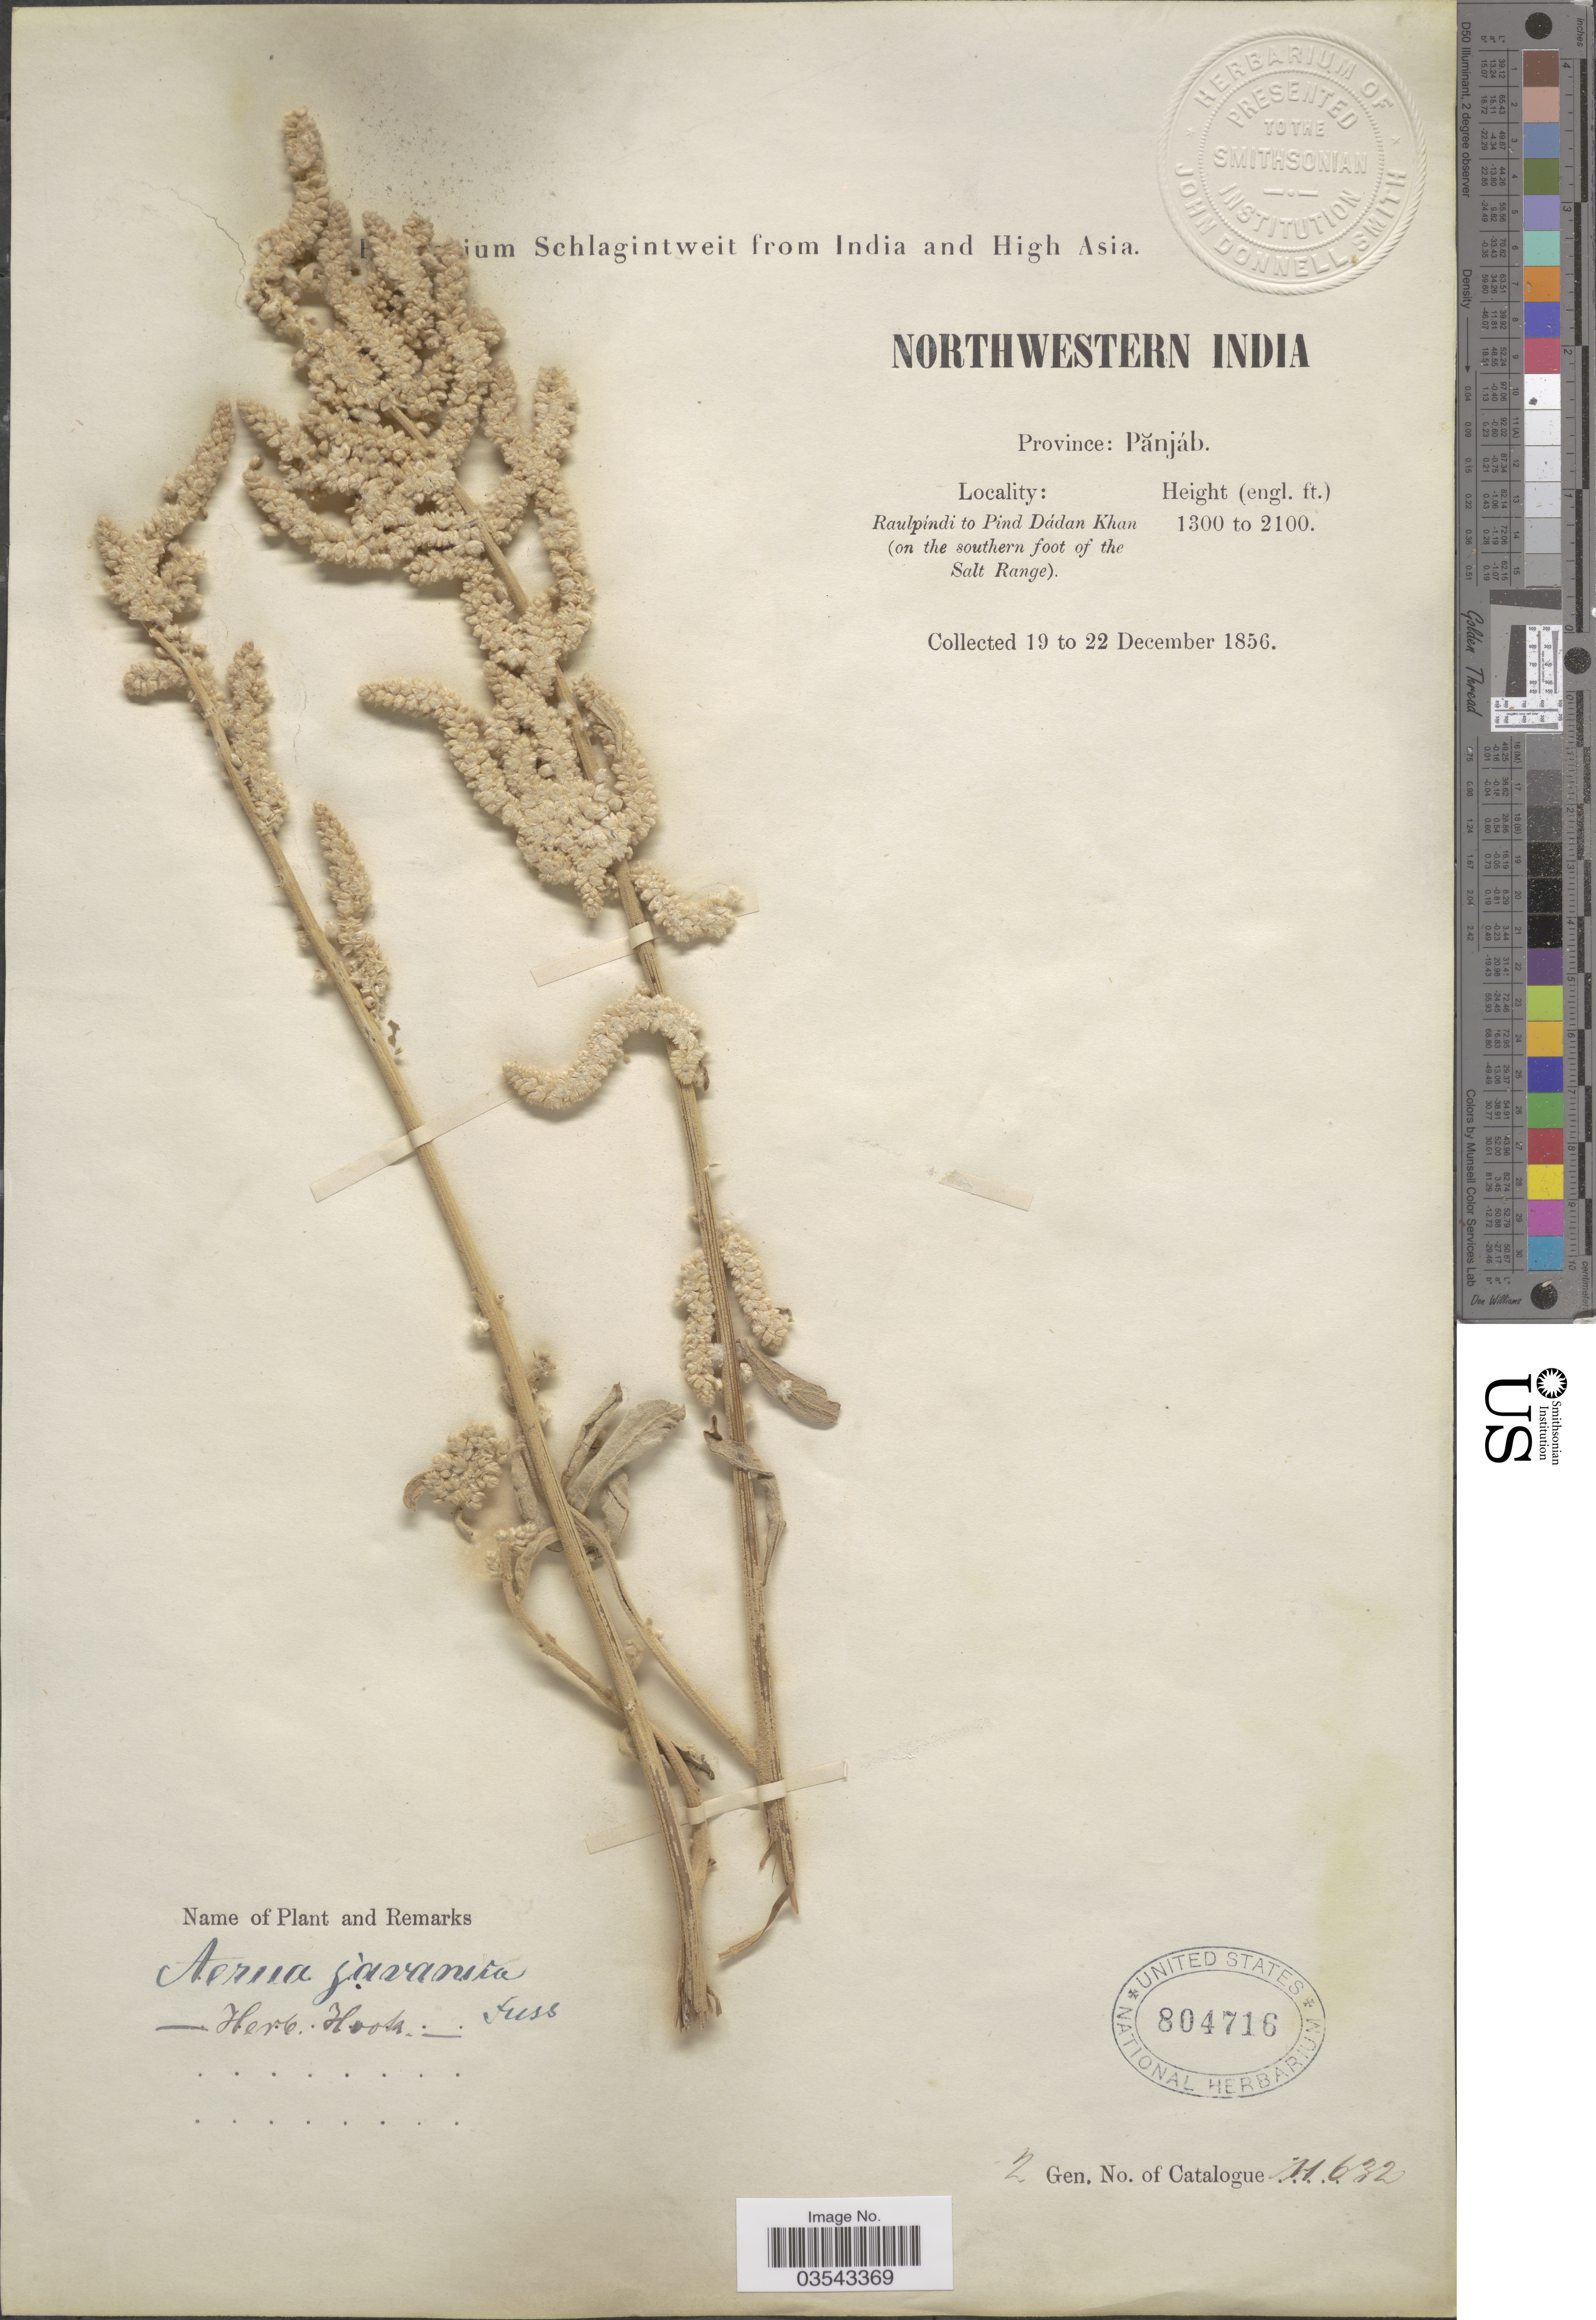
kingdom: Plantae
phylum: Tracheophyta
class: Magnoliopsida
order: Caryophyllales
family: Amaranthaceae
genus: Aerva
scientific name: Aerva javanica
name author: (Burm. f.) Juss. ex Schult.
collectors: ex herb. Schlagintweit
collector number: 11632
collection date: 1856-12-19/1856-12-22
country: Pakistan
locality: Northwestern India. Province: Pănjáb. Raulpíndi to Pind Dádan Khan (on the southern foot of the Salt Range).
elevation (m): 396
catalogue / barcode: US 804716